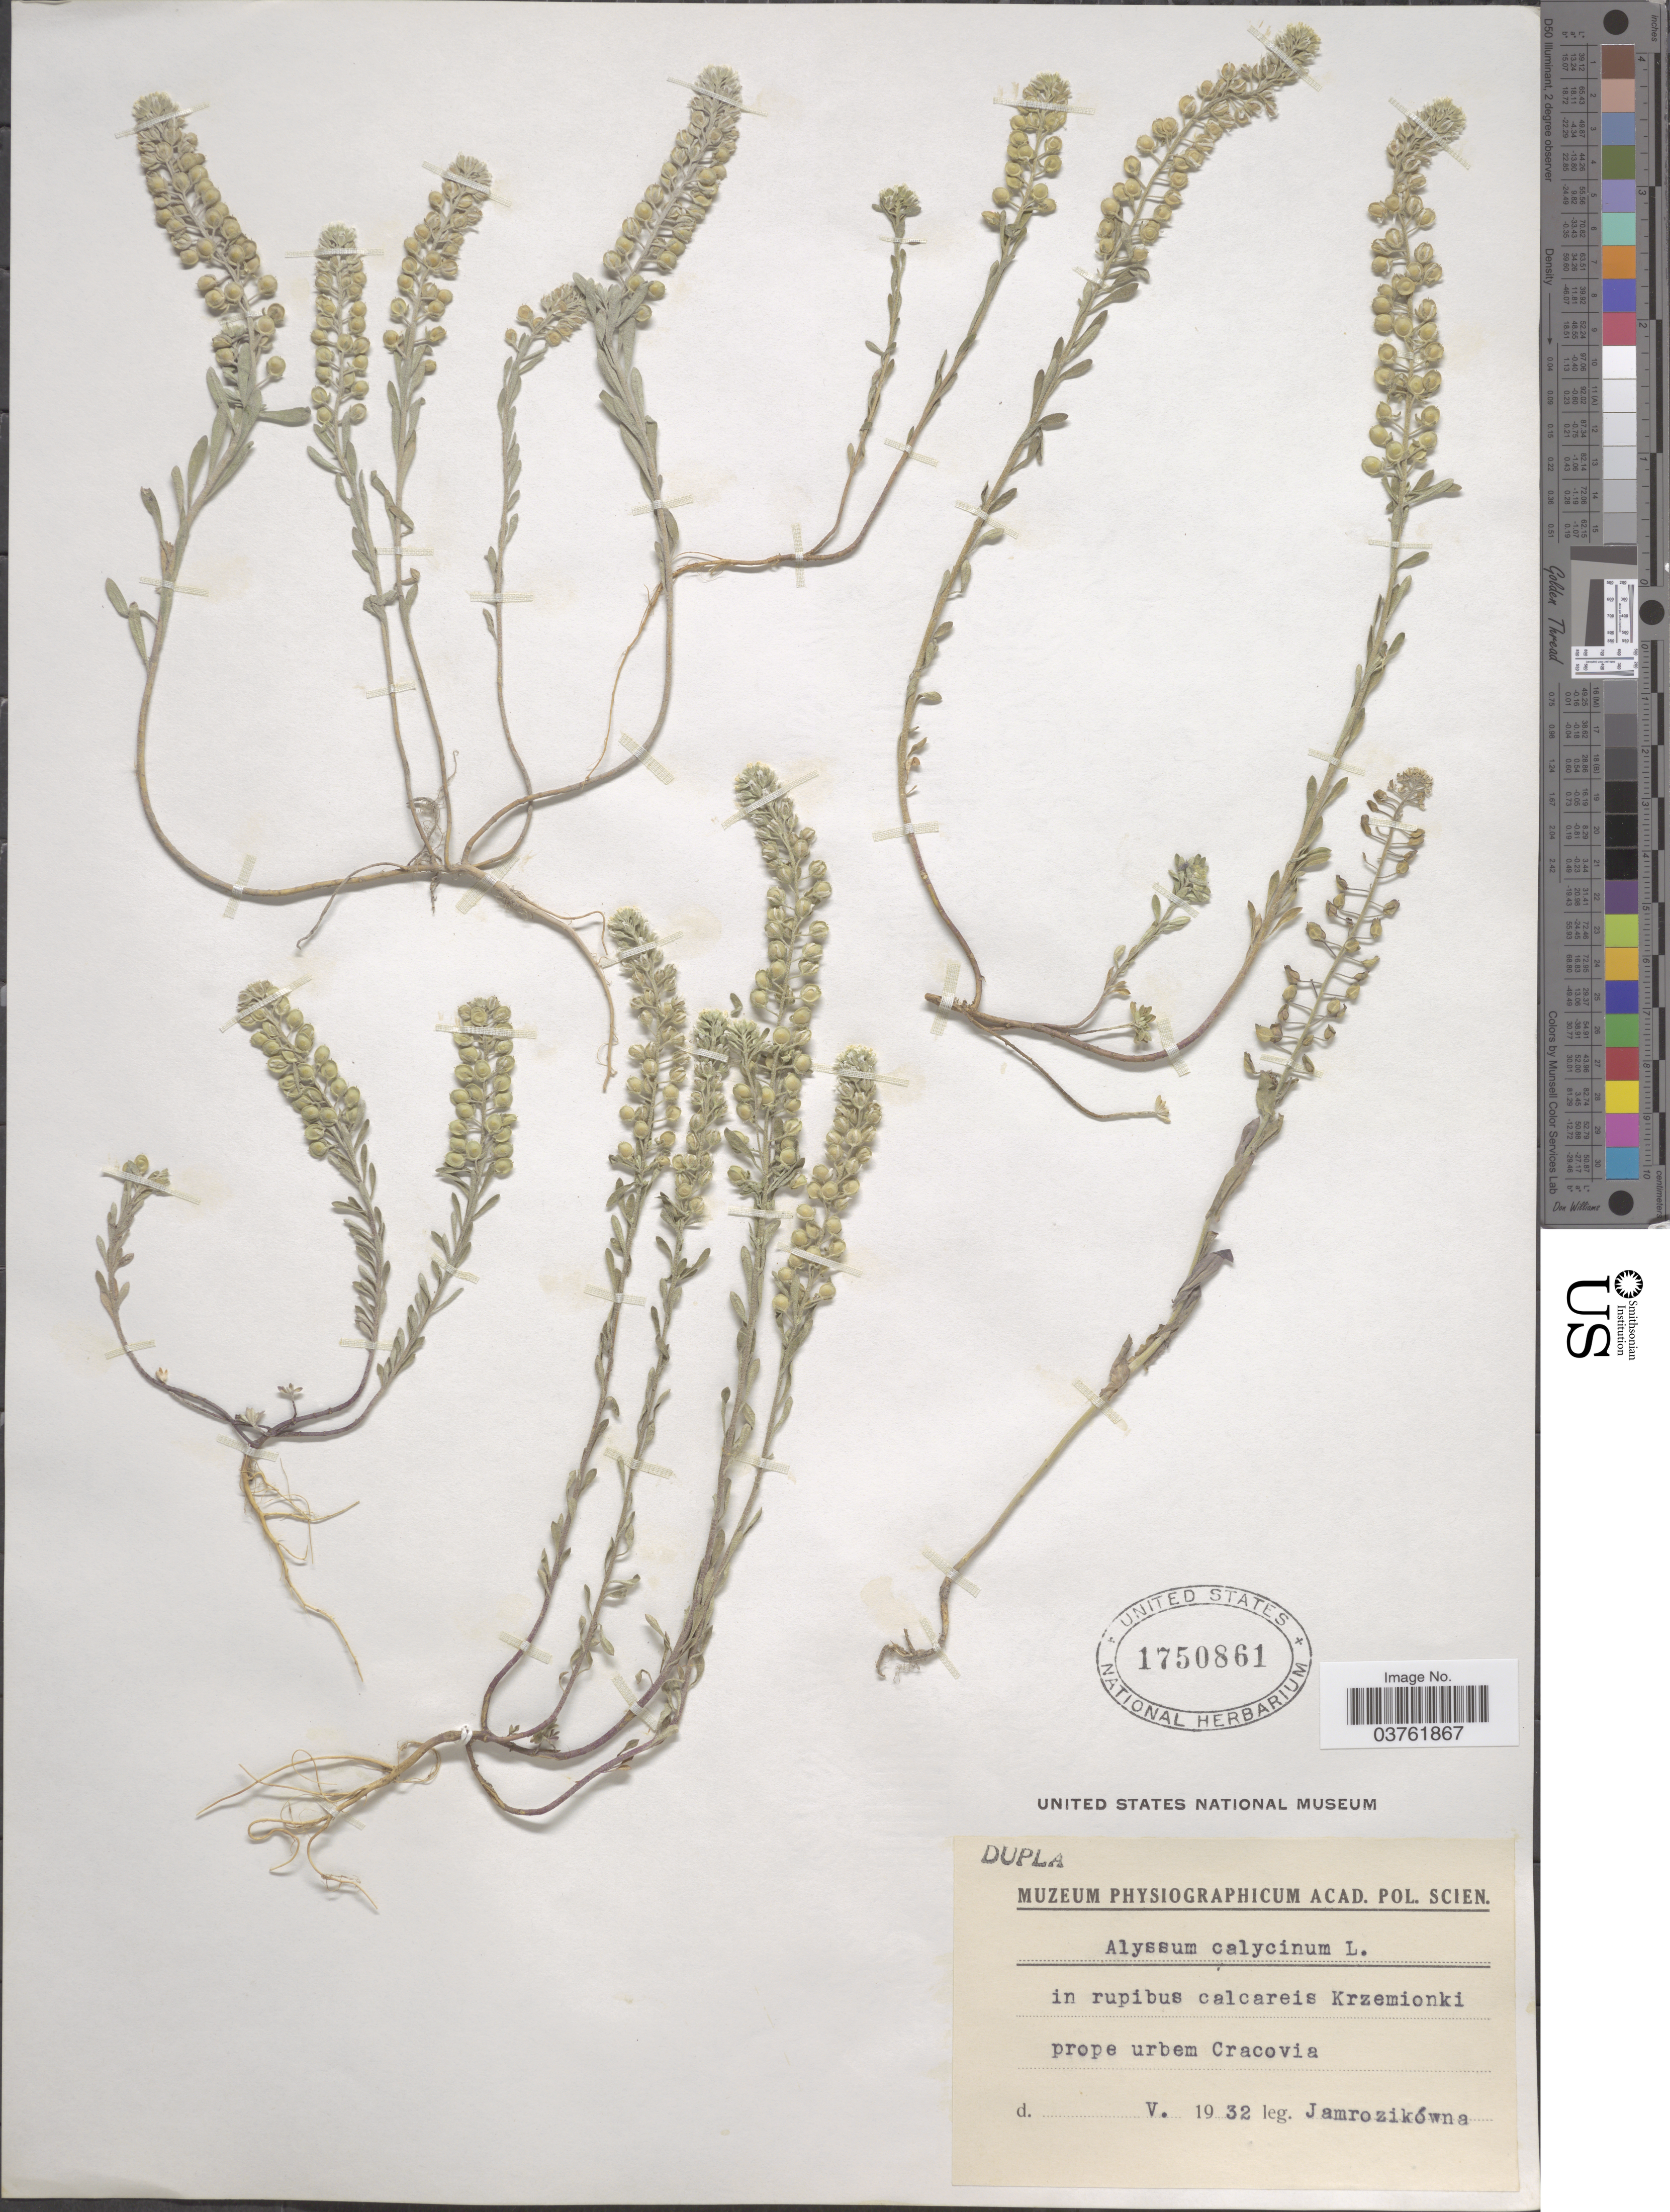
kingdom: Plantae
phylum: Tracheophyta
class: Magnoliopsida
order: Brassicales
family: Brassicaceae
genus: Alyssum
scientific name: Alyssum calycinum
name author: L.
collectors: H. Jamrozikówna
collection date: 1932-05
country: Poland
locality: In rupibus calcareis Krzemionki prope urbem Cracovia.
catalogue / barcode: US 1750861